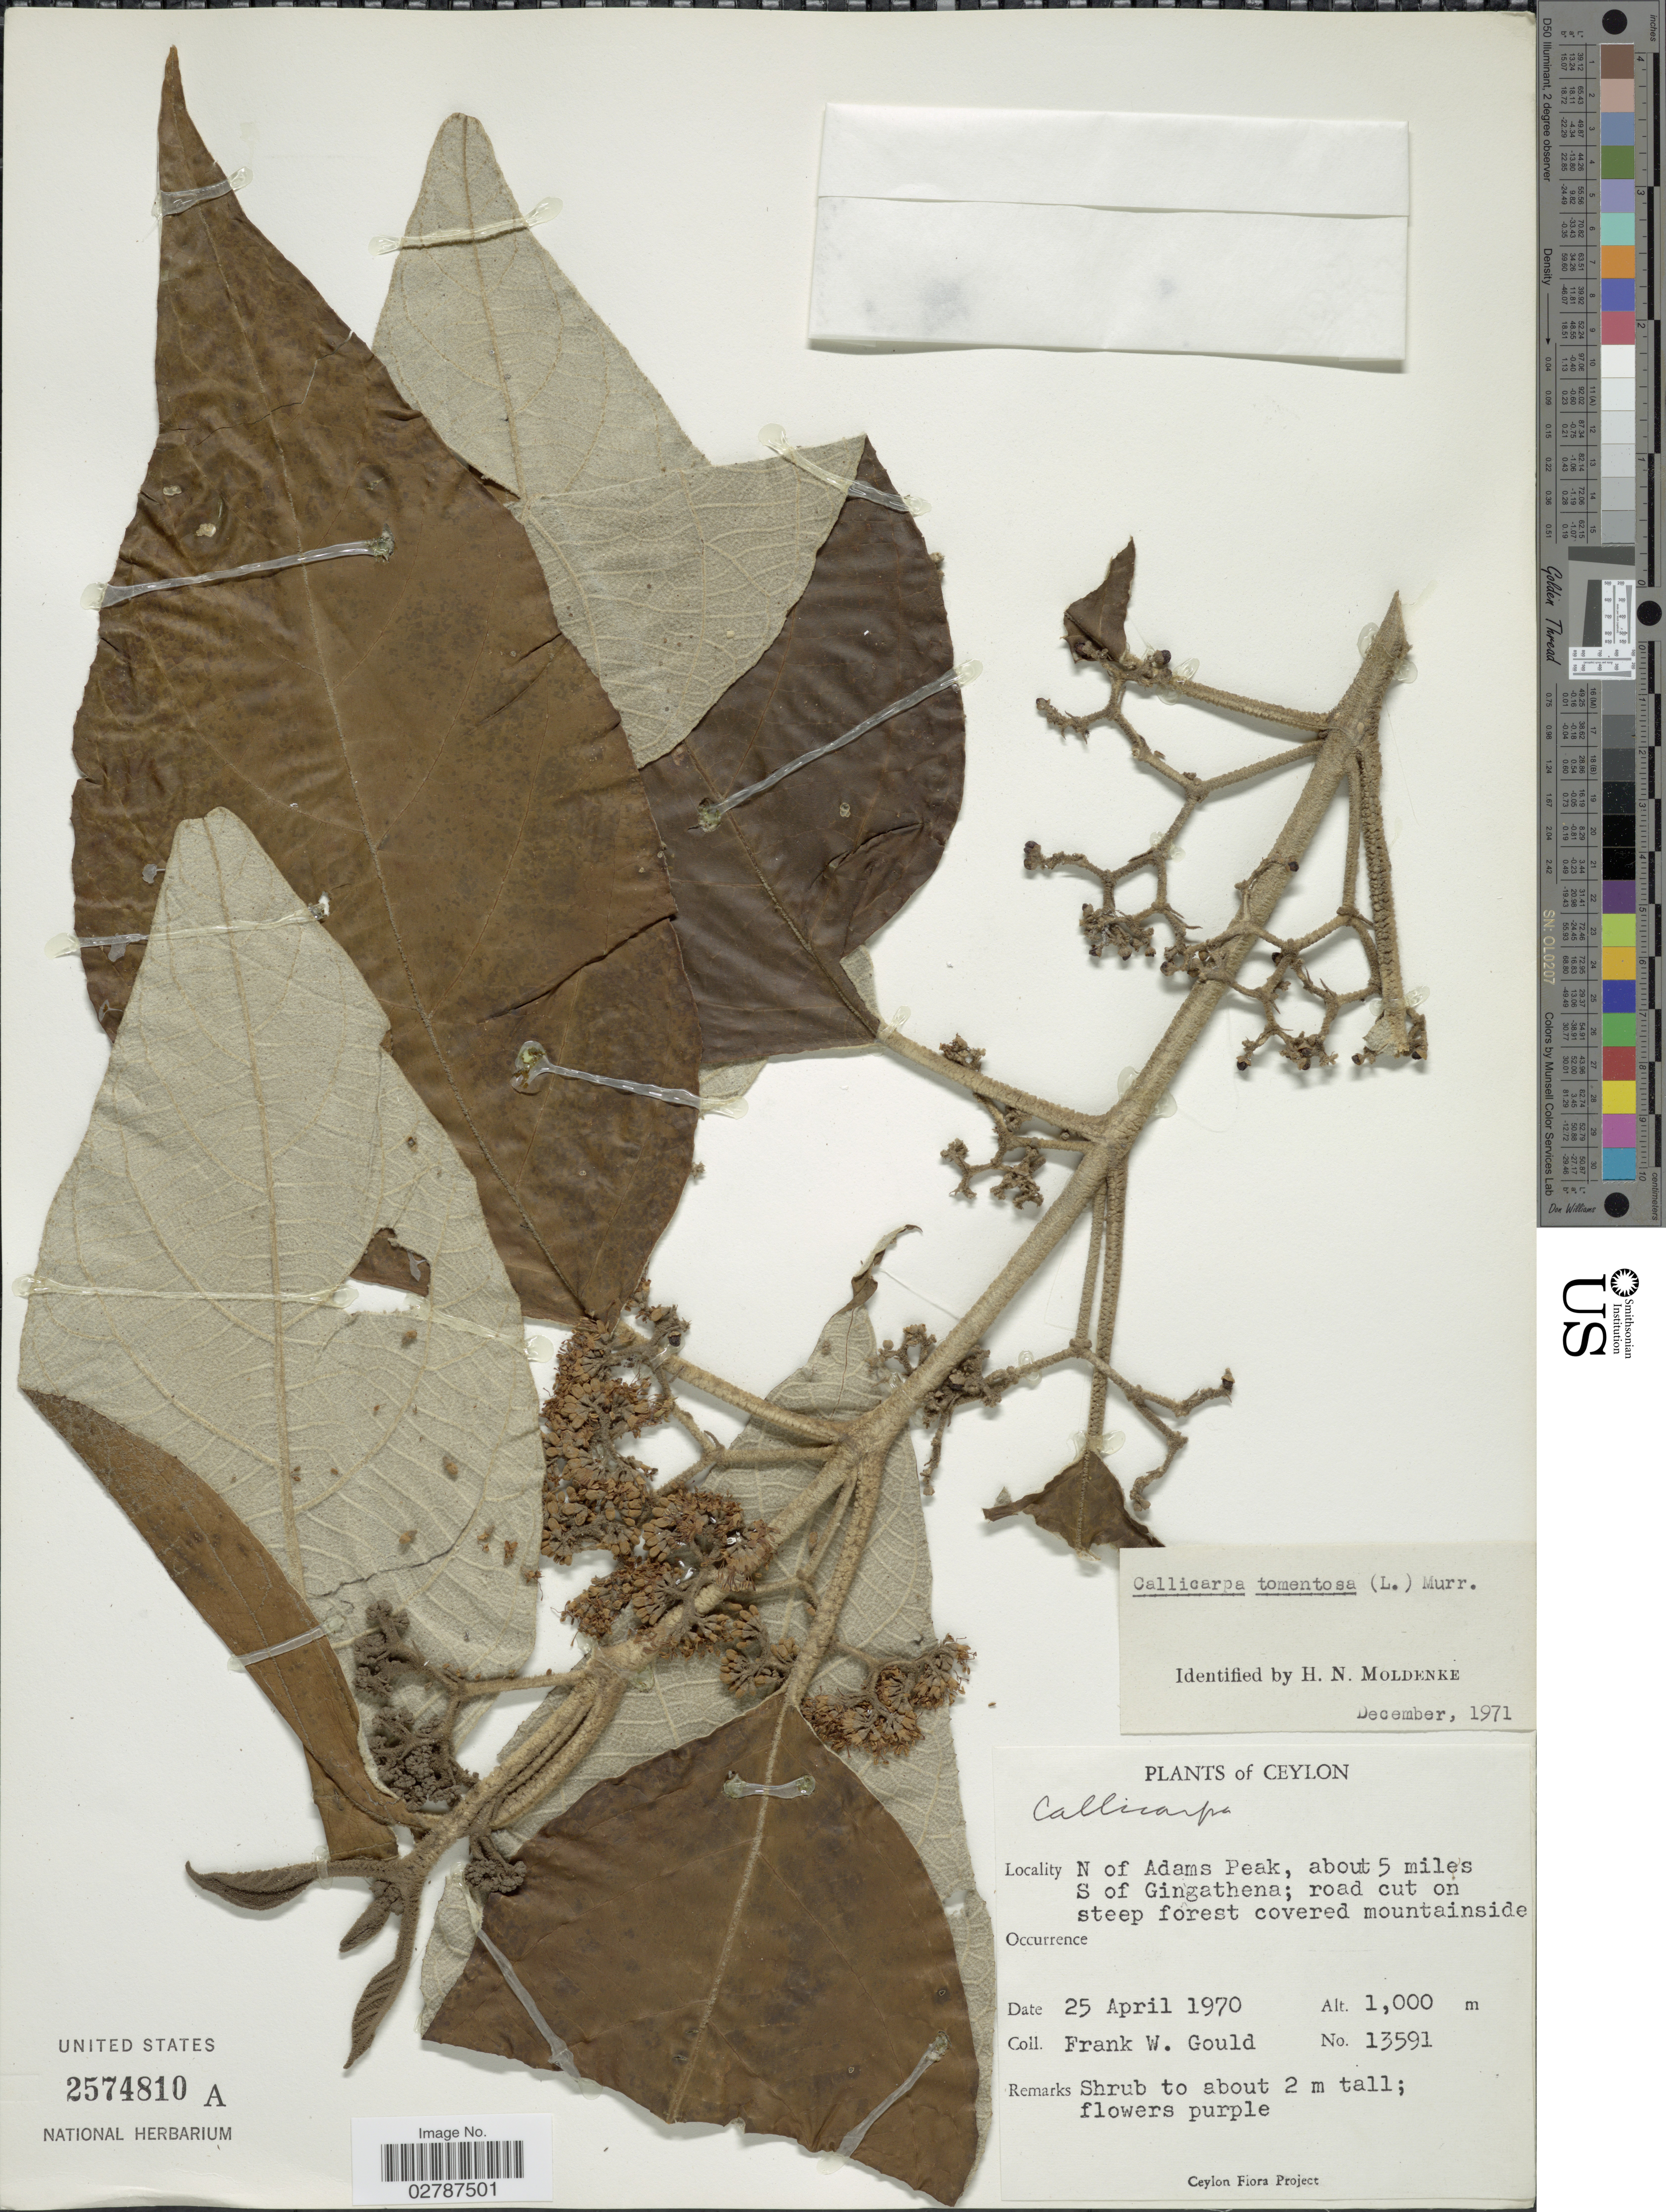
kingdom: Plantae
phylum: Tracheophyta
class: Magnoliopsida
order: Lamiales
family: Lamiaceae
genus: Callicarpa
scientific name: Callicarpa tomentosa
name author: (L.) L.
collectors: F. W. Gould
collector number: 13591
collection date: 1970-04-25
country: Sri Lanka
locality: Ceylon. N of Adams Peak, about 5 miles S of Gingathena; road cut on steep forest covered mountainside.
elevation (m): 1000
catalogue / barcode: US 2574810A